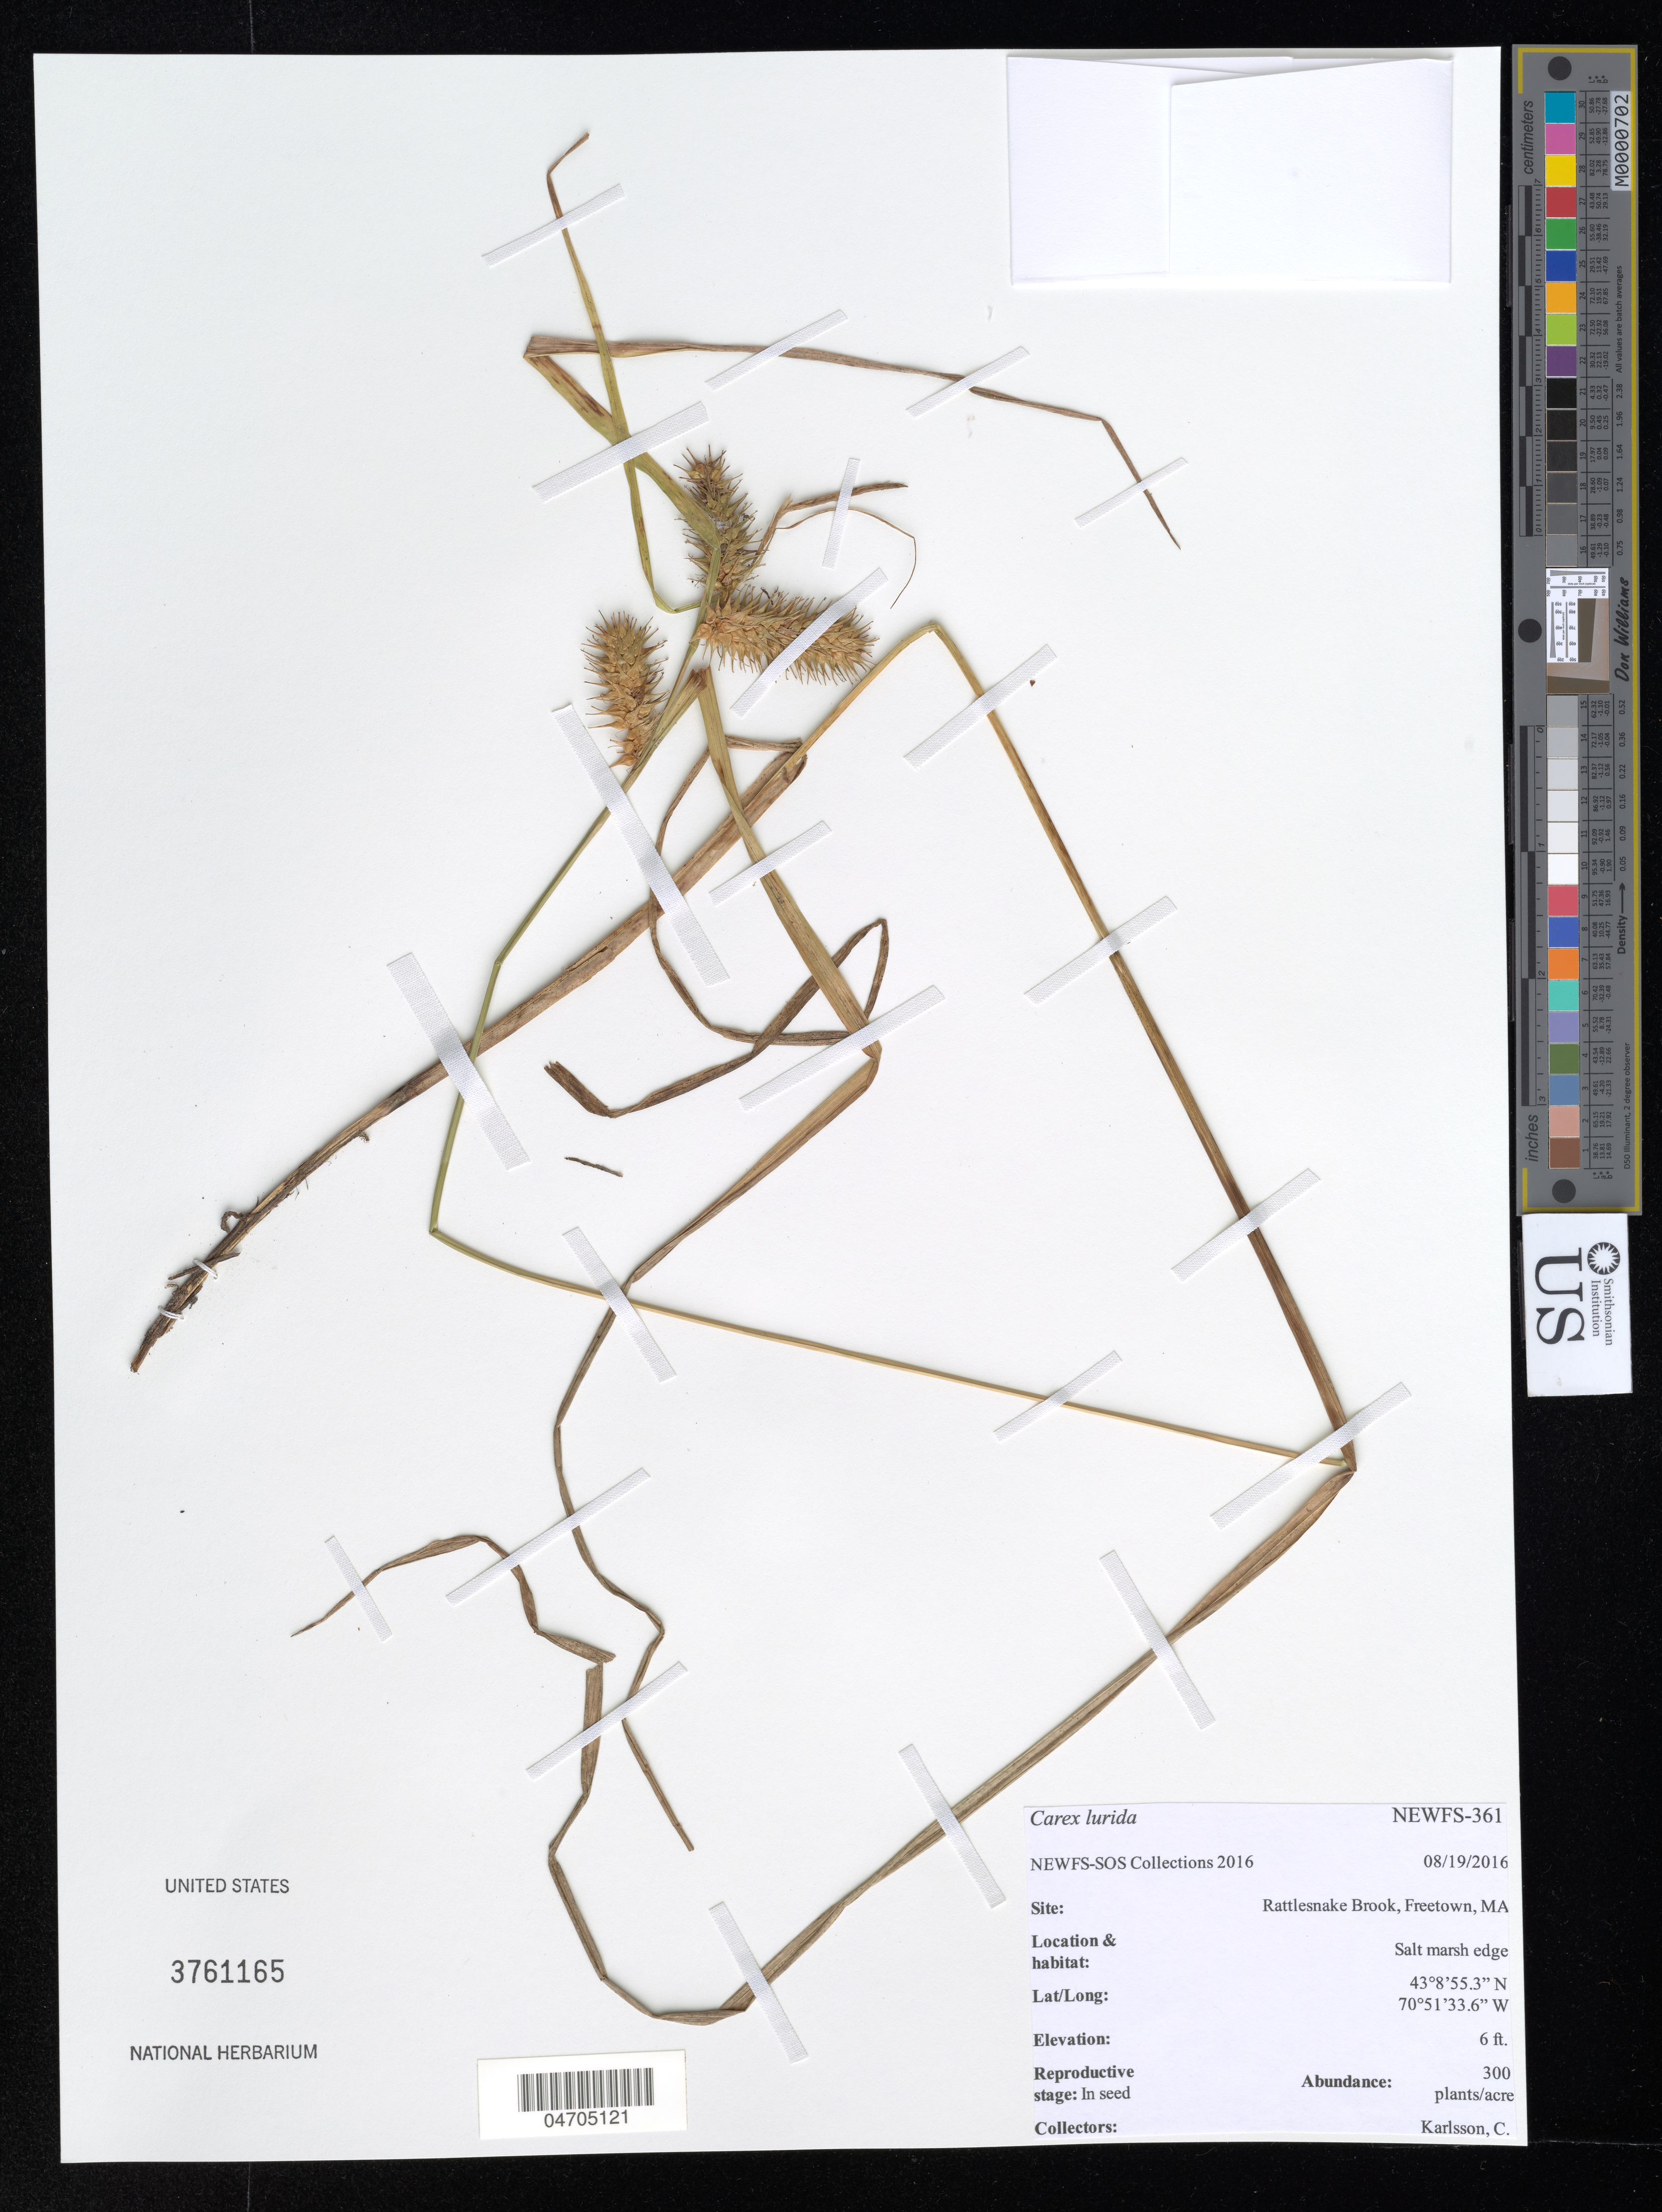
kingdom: Plantae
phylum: Tracheophyta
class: Liliopsida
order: Poales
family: Cyperaceae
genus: Carex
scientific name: Carex lurida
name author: Wahlenb.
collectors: C. Karlsson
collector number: NEWFS-361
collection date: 2016-08-19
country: United States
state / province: Massachusetts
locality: Rattlesnake Brook, Freetown.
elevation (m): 2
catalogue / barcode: US 3761165